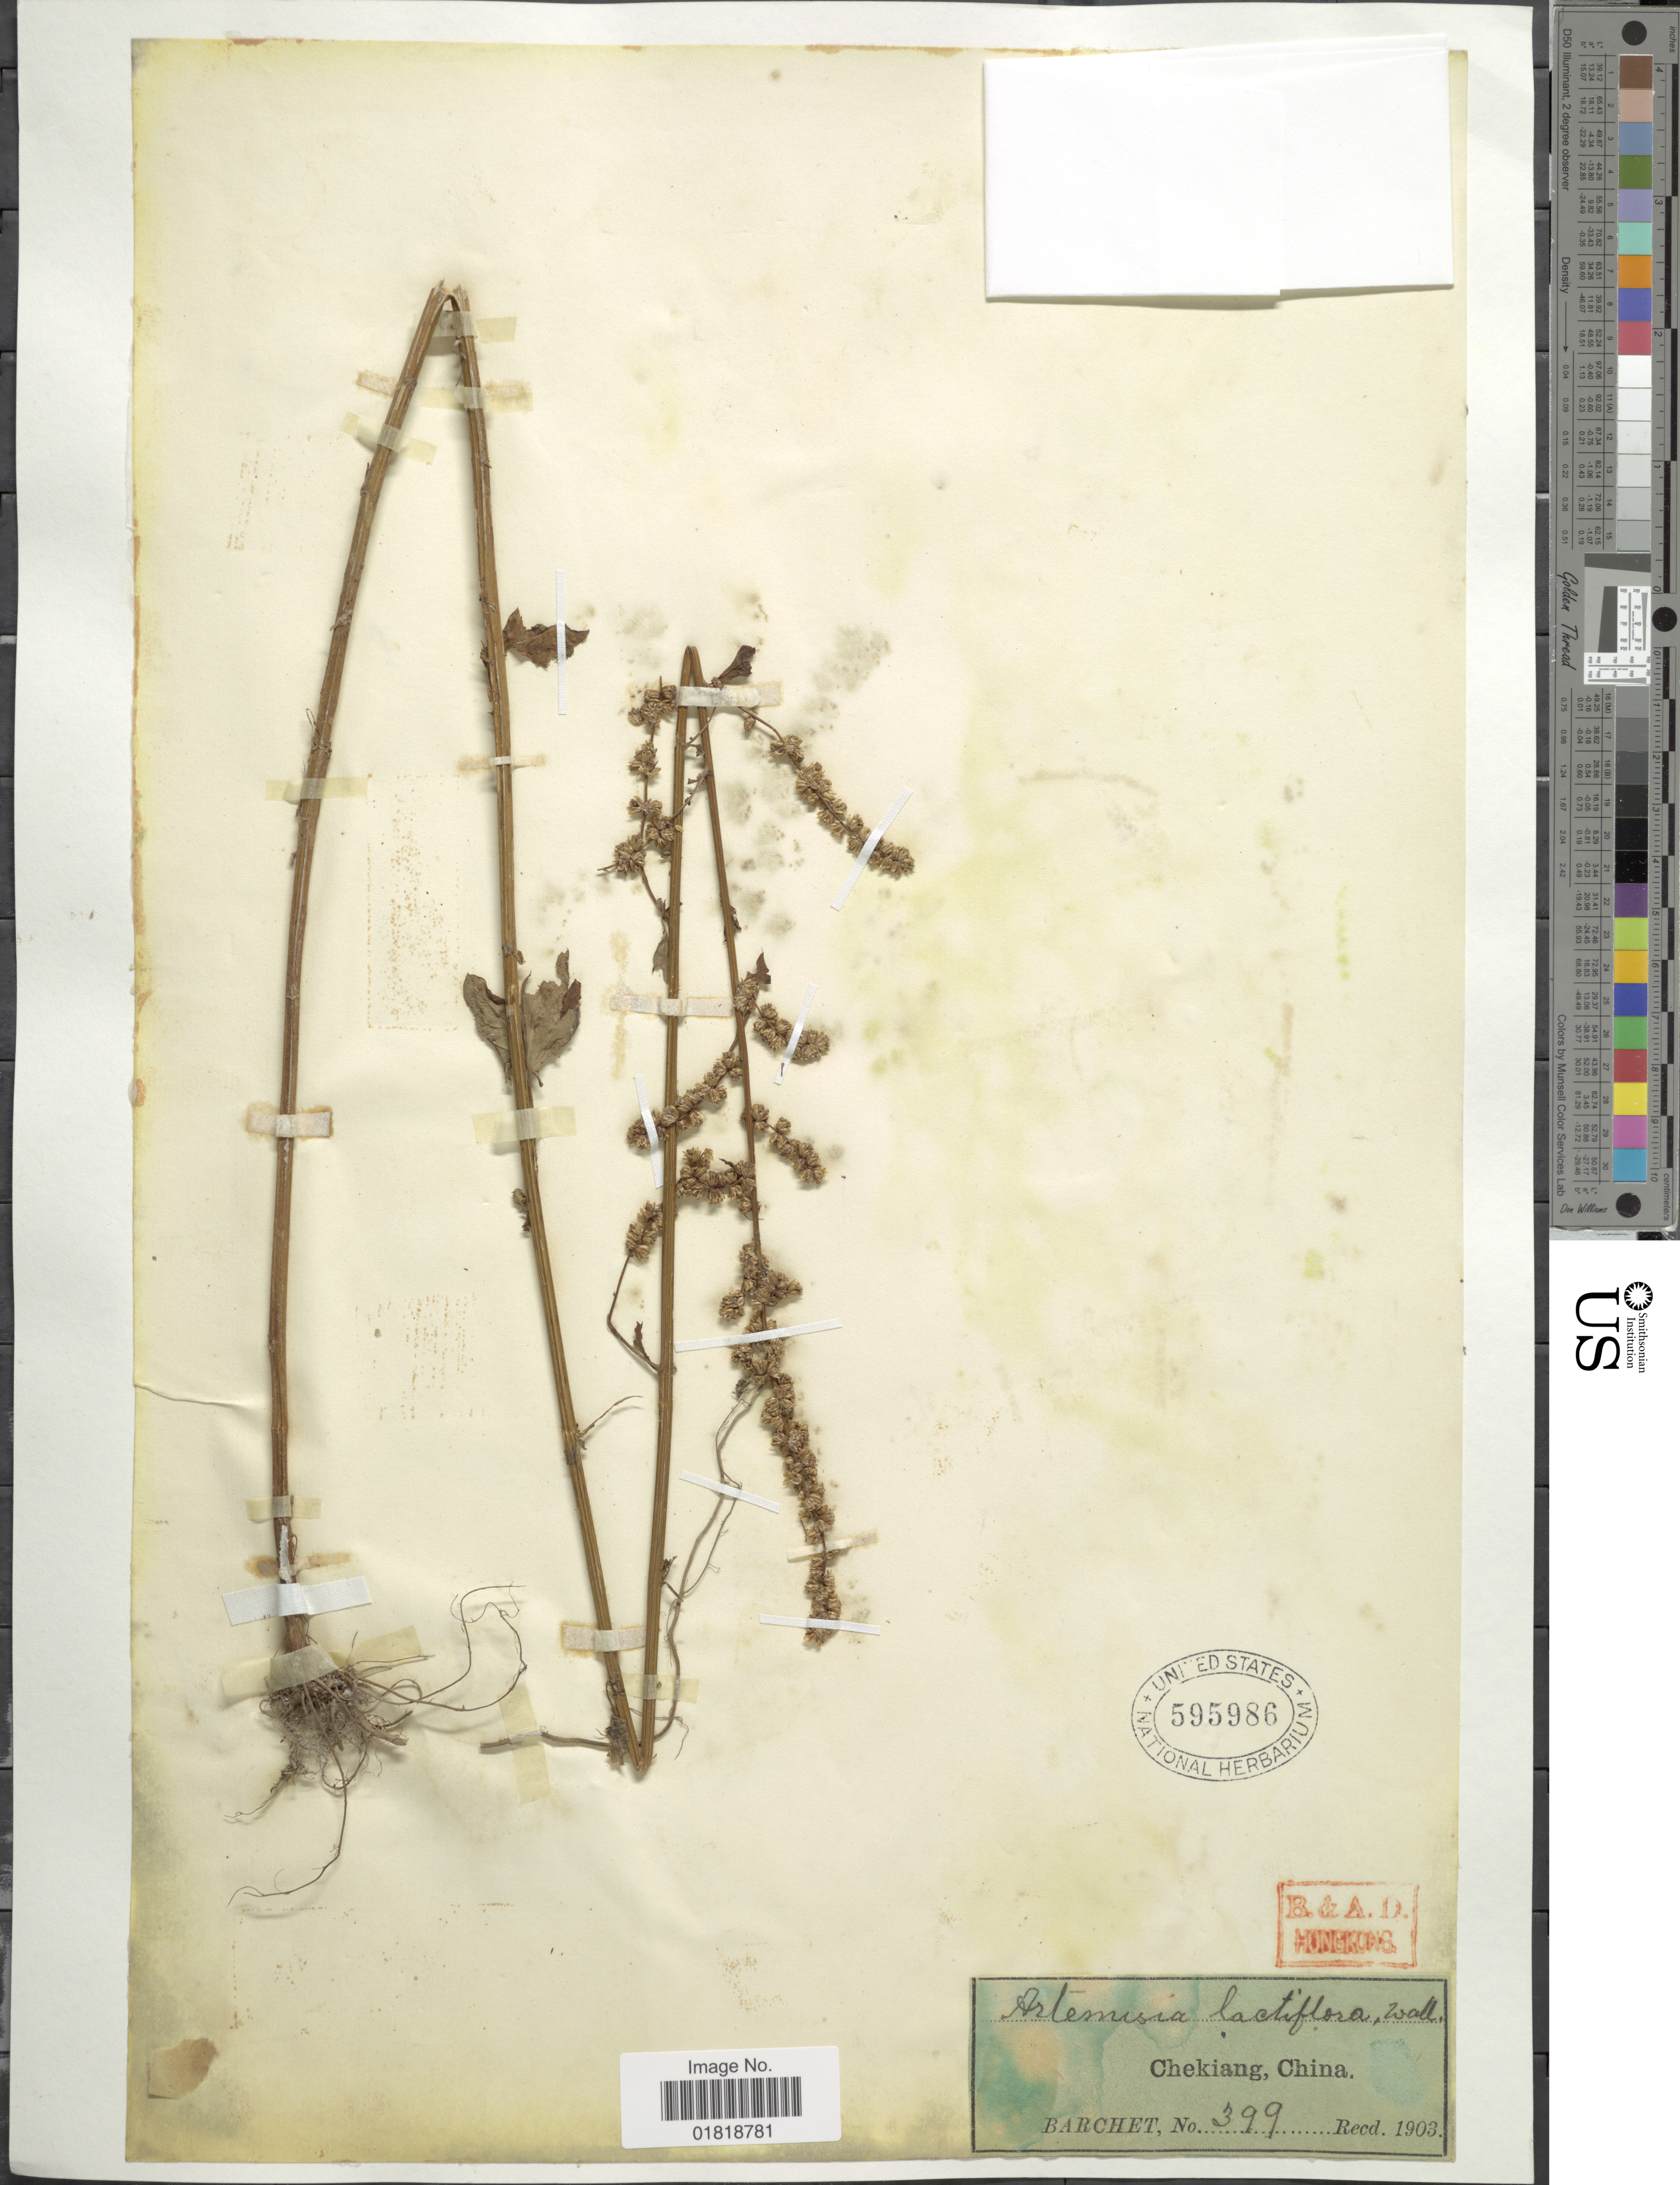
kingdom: Plantae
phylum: Tracheophyta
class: Magnoliopsida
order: Asterales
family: Asteraceae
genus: Artemisia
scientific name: Artemisia lactiflora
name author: Wall. ex DC.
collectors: S. P. Barchet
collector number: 399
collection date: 1903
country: China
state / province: Zhejiang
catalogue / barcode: US 595986